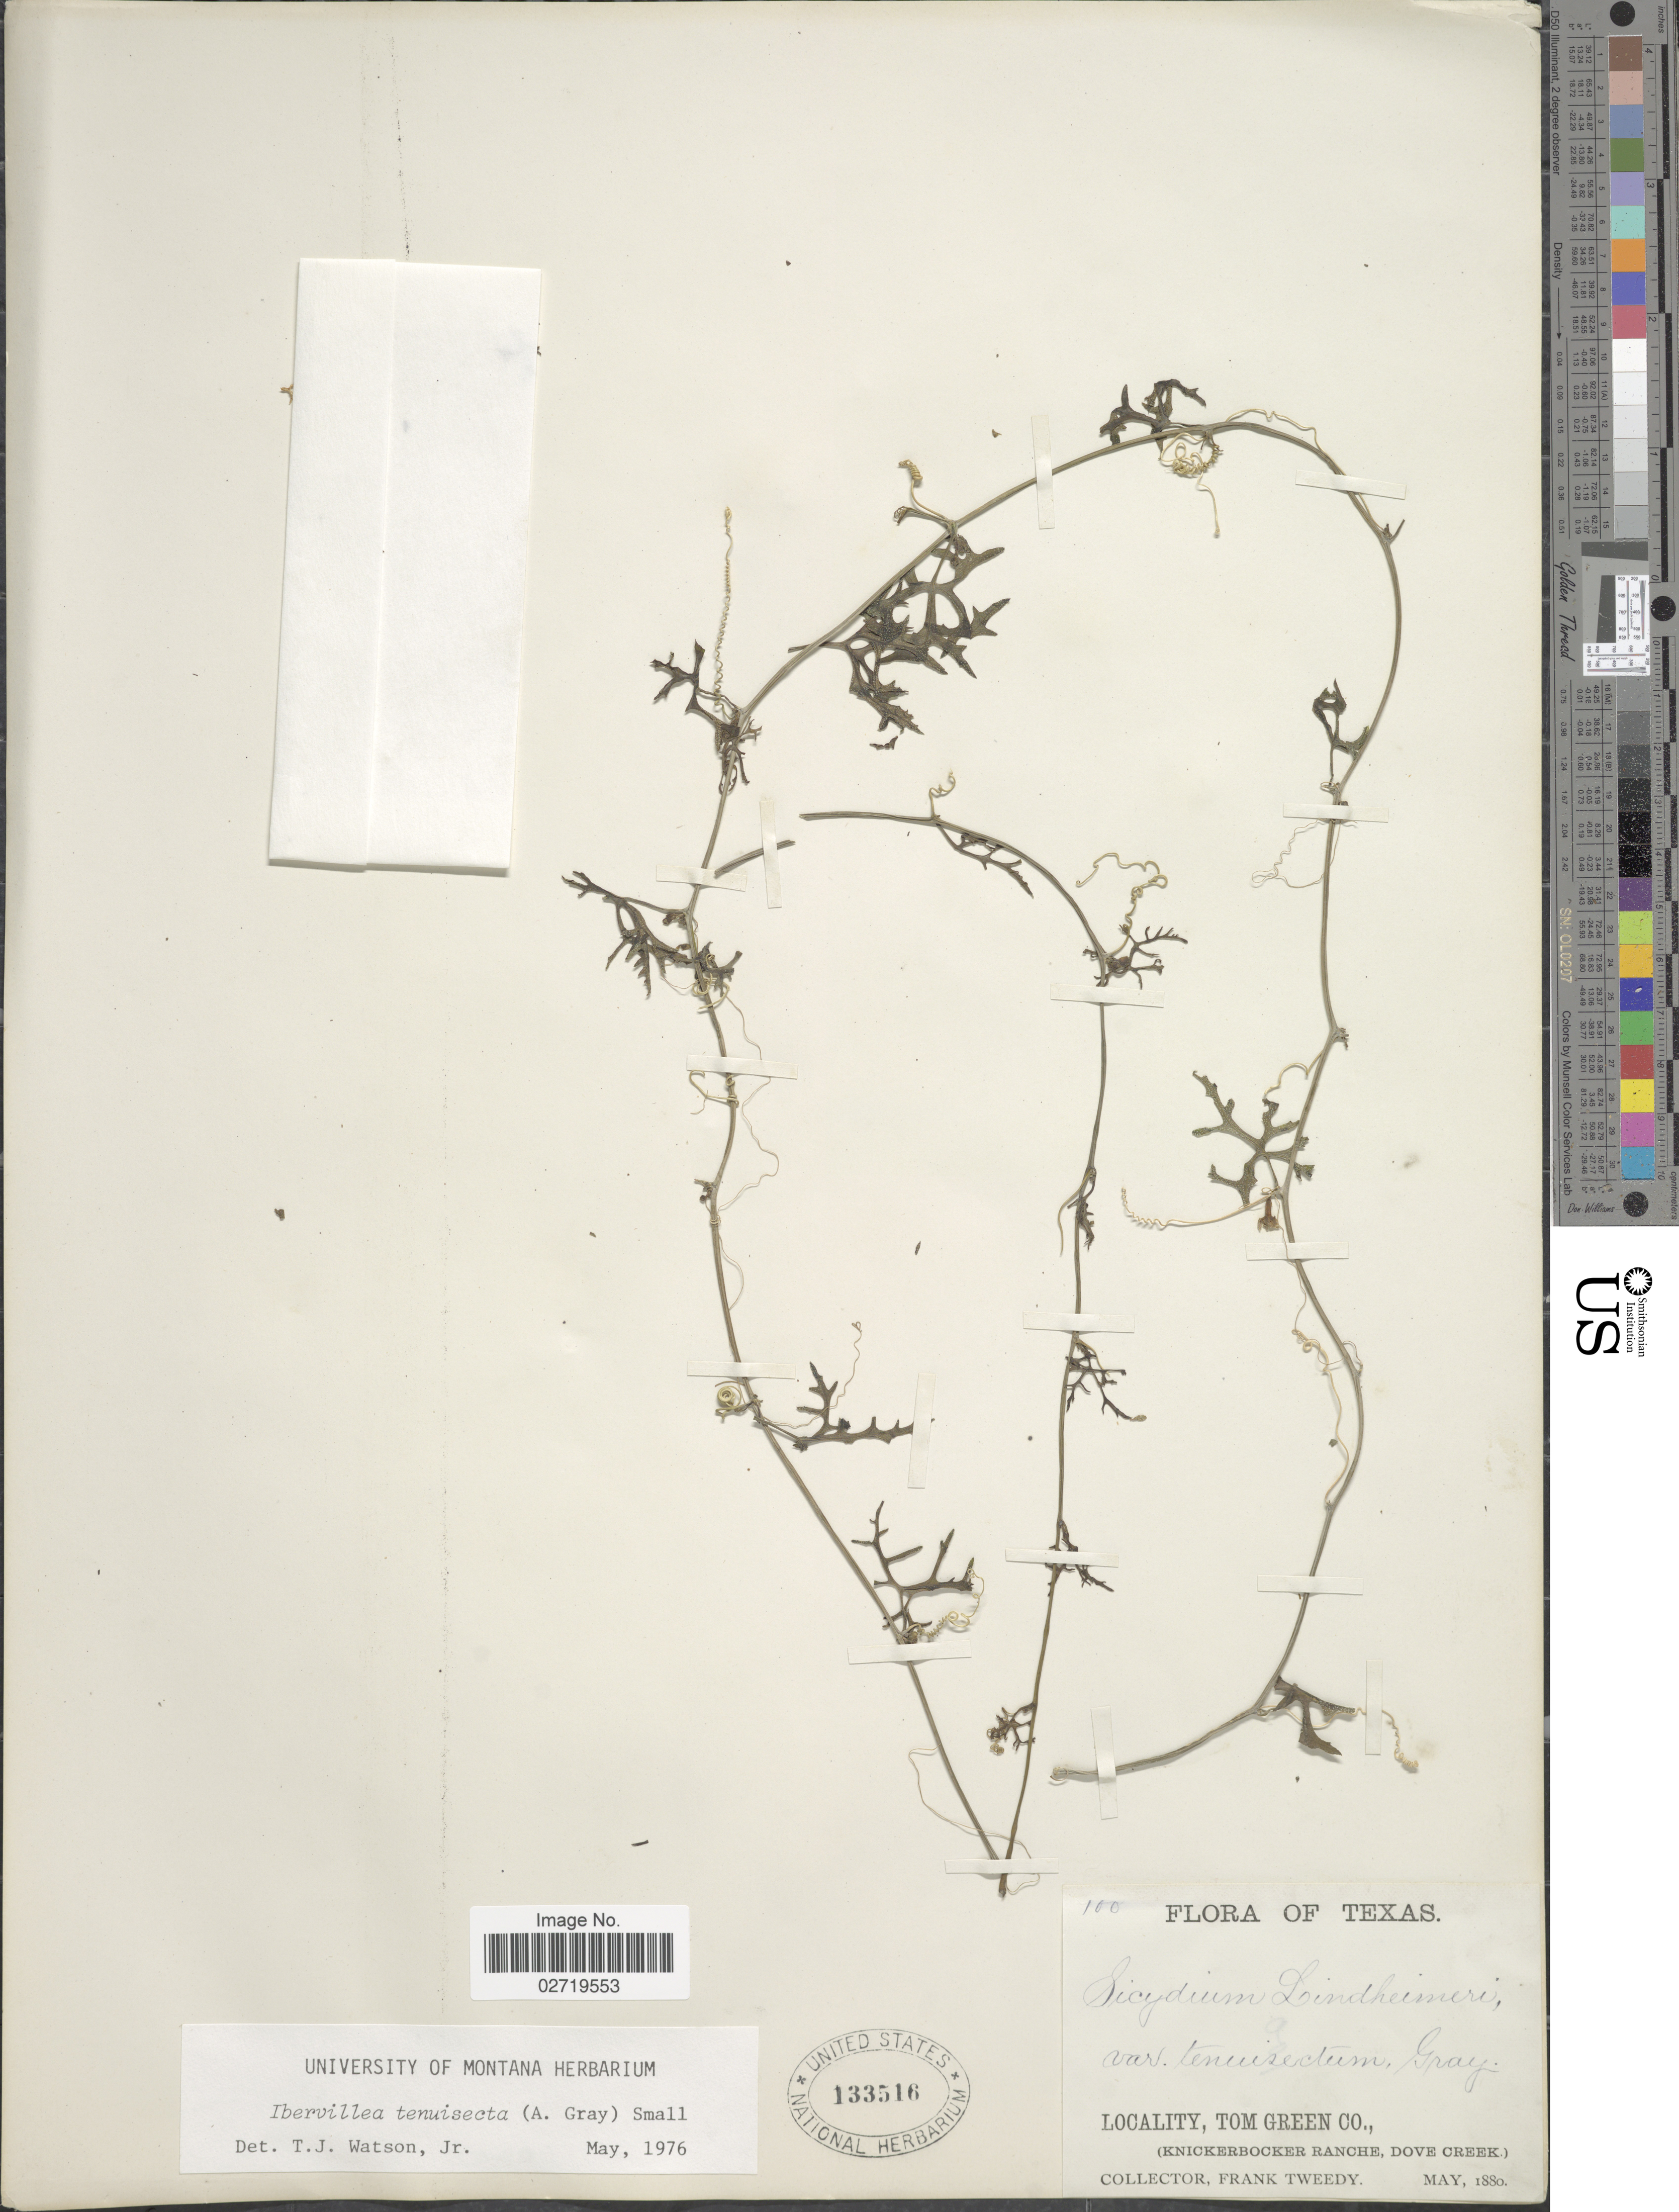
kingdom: Plantae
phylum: Tracheophyta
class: Magnoliopsida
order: Cucurbitales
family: Cucurbitaceae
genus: Ibervillea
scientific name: Ibervillea tenuisecta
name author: (A. Gray) Small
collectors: F. Tweedy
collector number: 100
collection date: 1880-05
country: United States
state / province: Texas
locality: Tom Green Co., (Knickerbocker Ranche, Dove Creek)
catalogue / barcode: US 133516